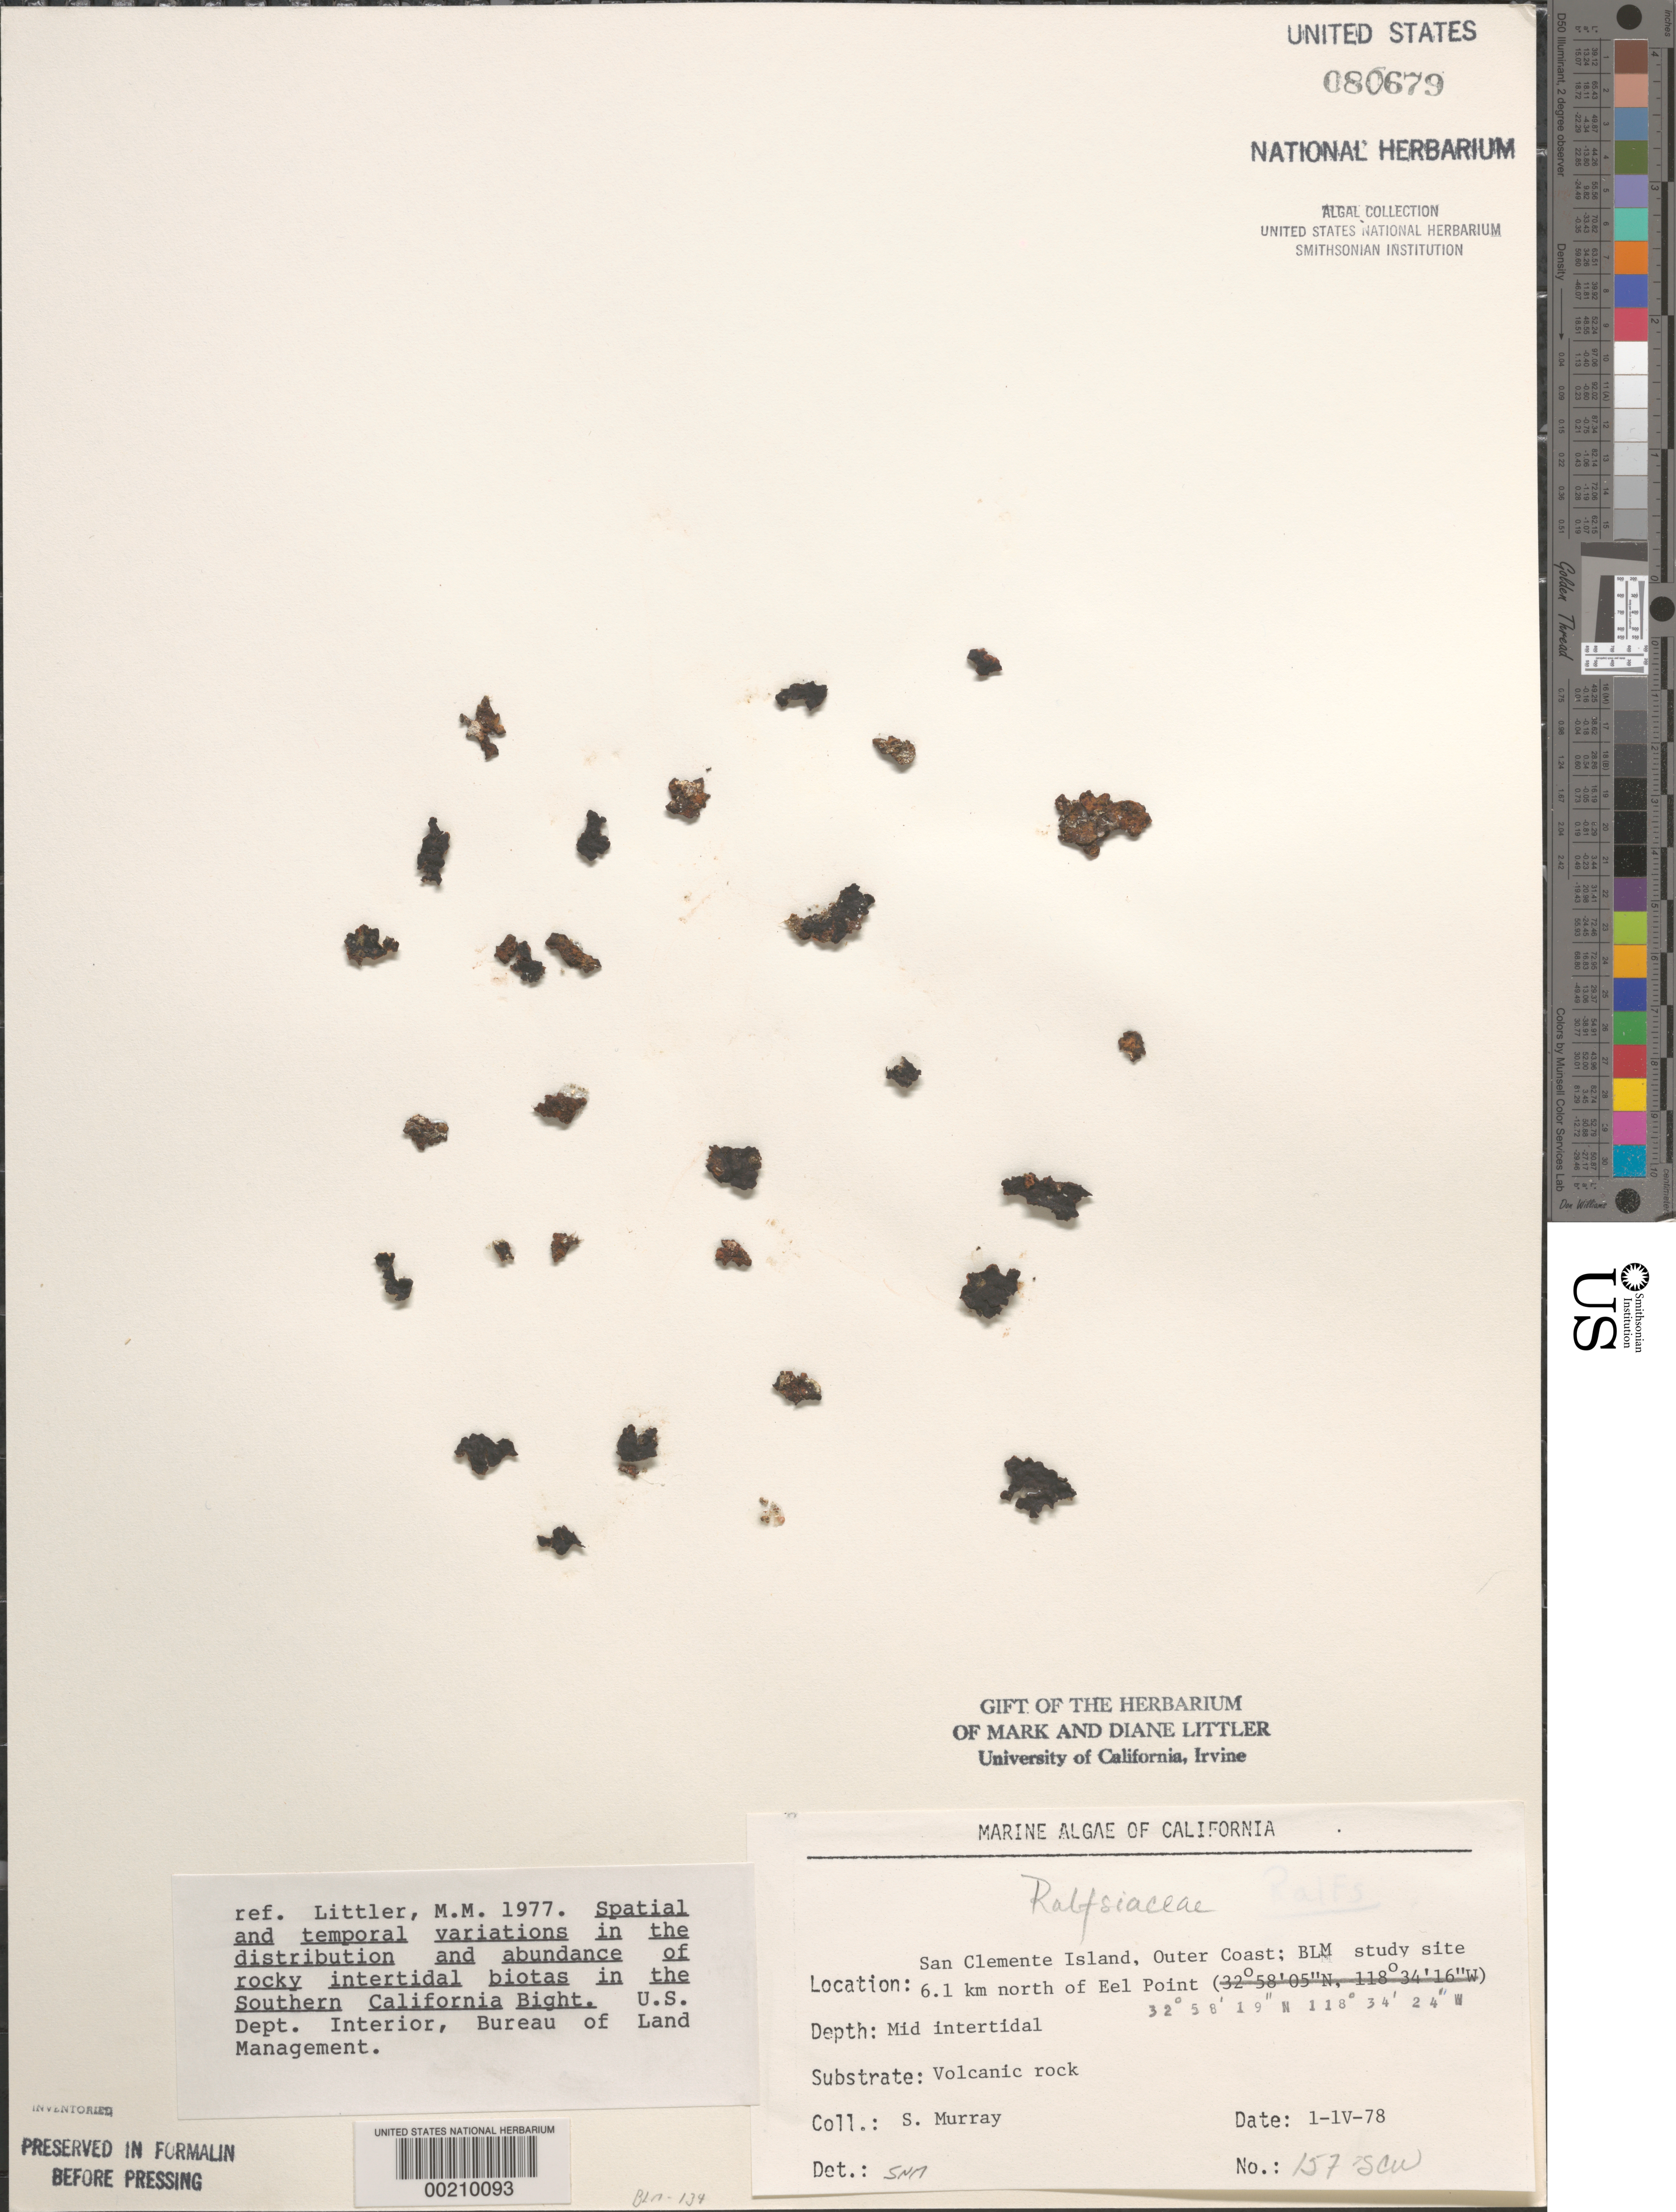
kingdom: Chromista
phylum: Ochrophyta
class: Phaeophyceae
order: Ralfsiales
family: Ralfsiaceae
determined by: Murray, S. N.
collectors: S. N. Murray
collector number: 157-scw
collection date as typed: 01 Apr 1978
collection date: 1978-04-01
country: United States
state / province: California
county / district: Los Angeles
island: San Clemente Island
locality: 6.1 km north of Eel Point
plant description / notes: BLM-SOCALBIGHT Rocky Intertidal Survey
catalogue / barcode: US 80679